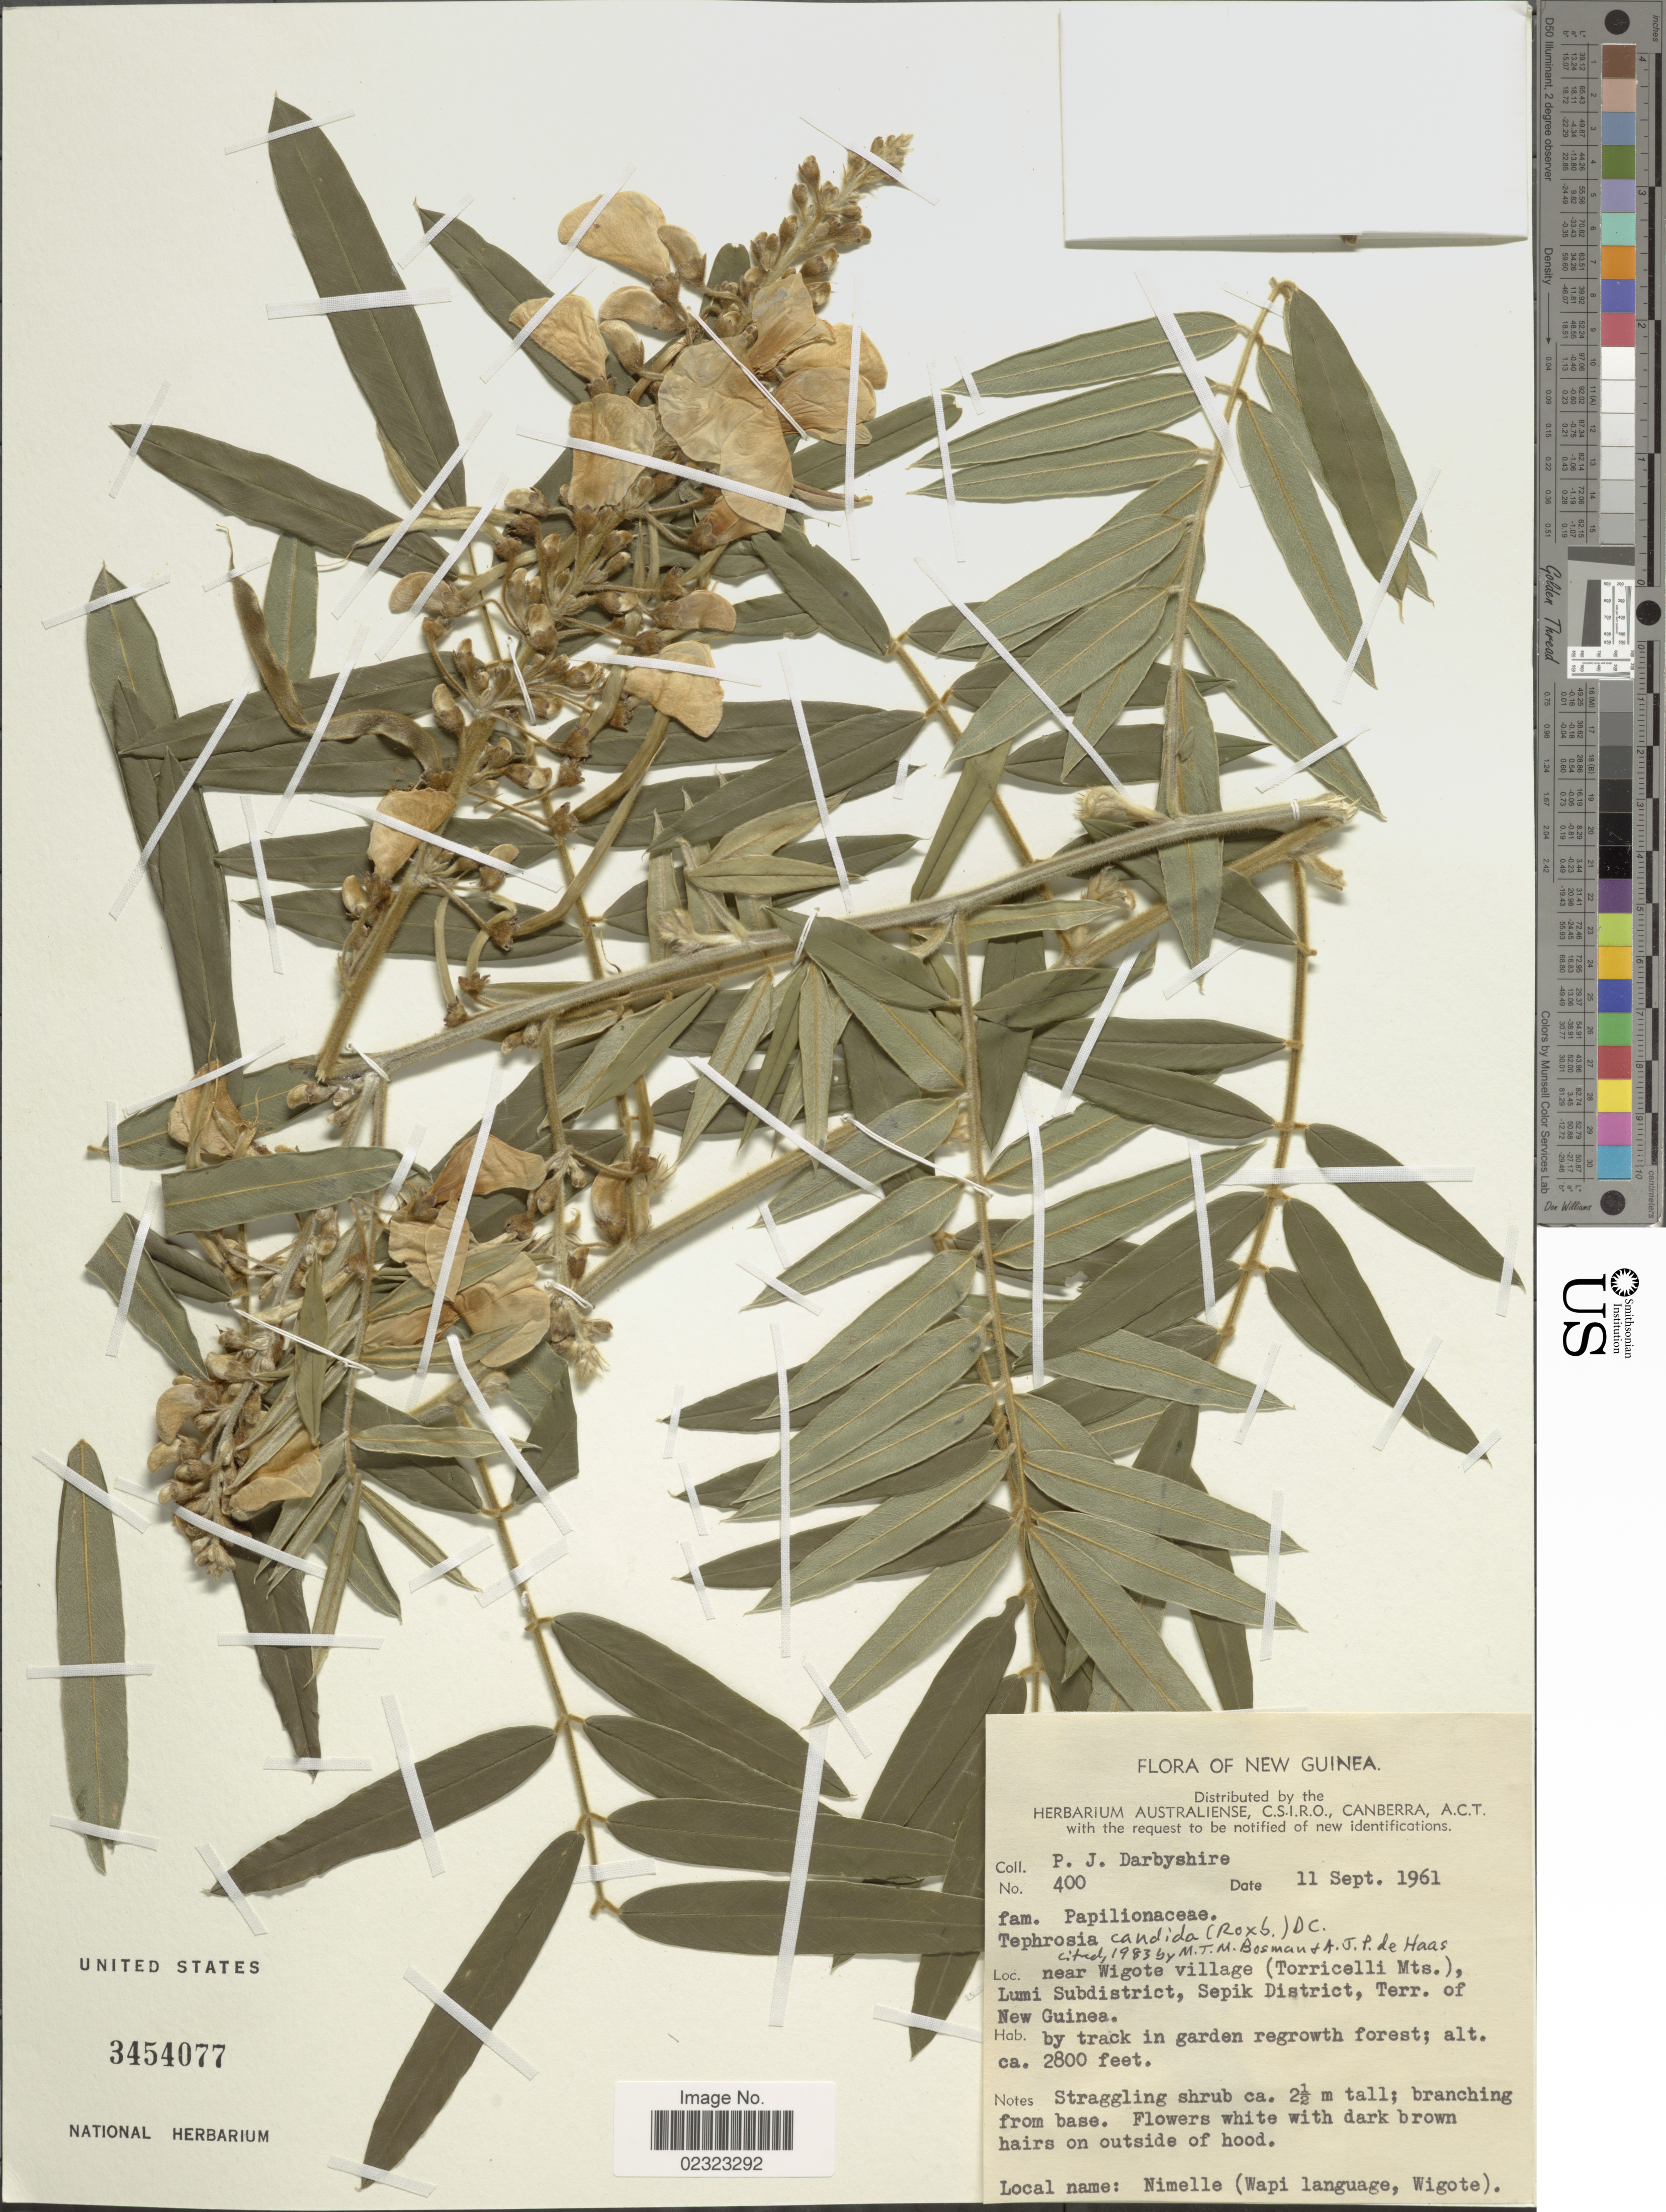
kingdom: Plantae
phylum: Tracheophyta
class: Magnoliopsida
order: Fabales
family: Fabaceae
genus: Tephrosia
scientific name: Tephrosia candida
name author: DC.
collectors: P. Darbyshire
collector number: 400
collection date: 1961-09-11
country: Papua New Guinea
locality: New Guinea, near Wigote village (Torricelli Mts.), Lumi Subdistrict, Sepik District, Terr. of New Guinea, by track in garden regrowth forest.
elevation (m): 853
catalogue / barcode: US 3454077